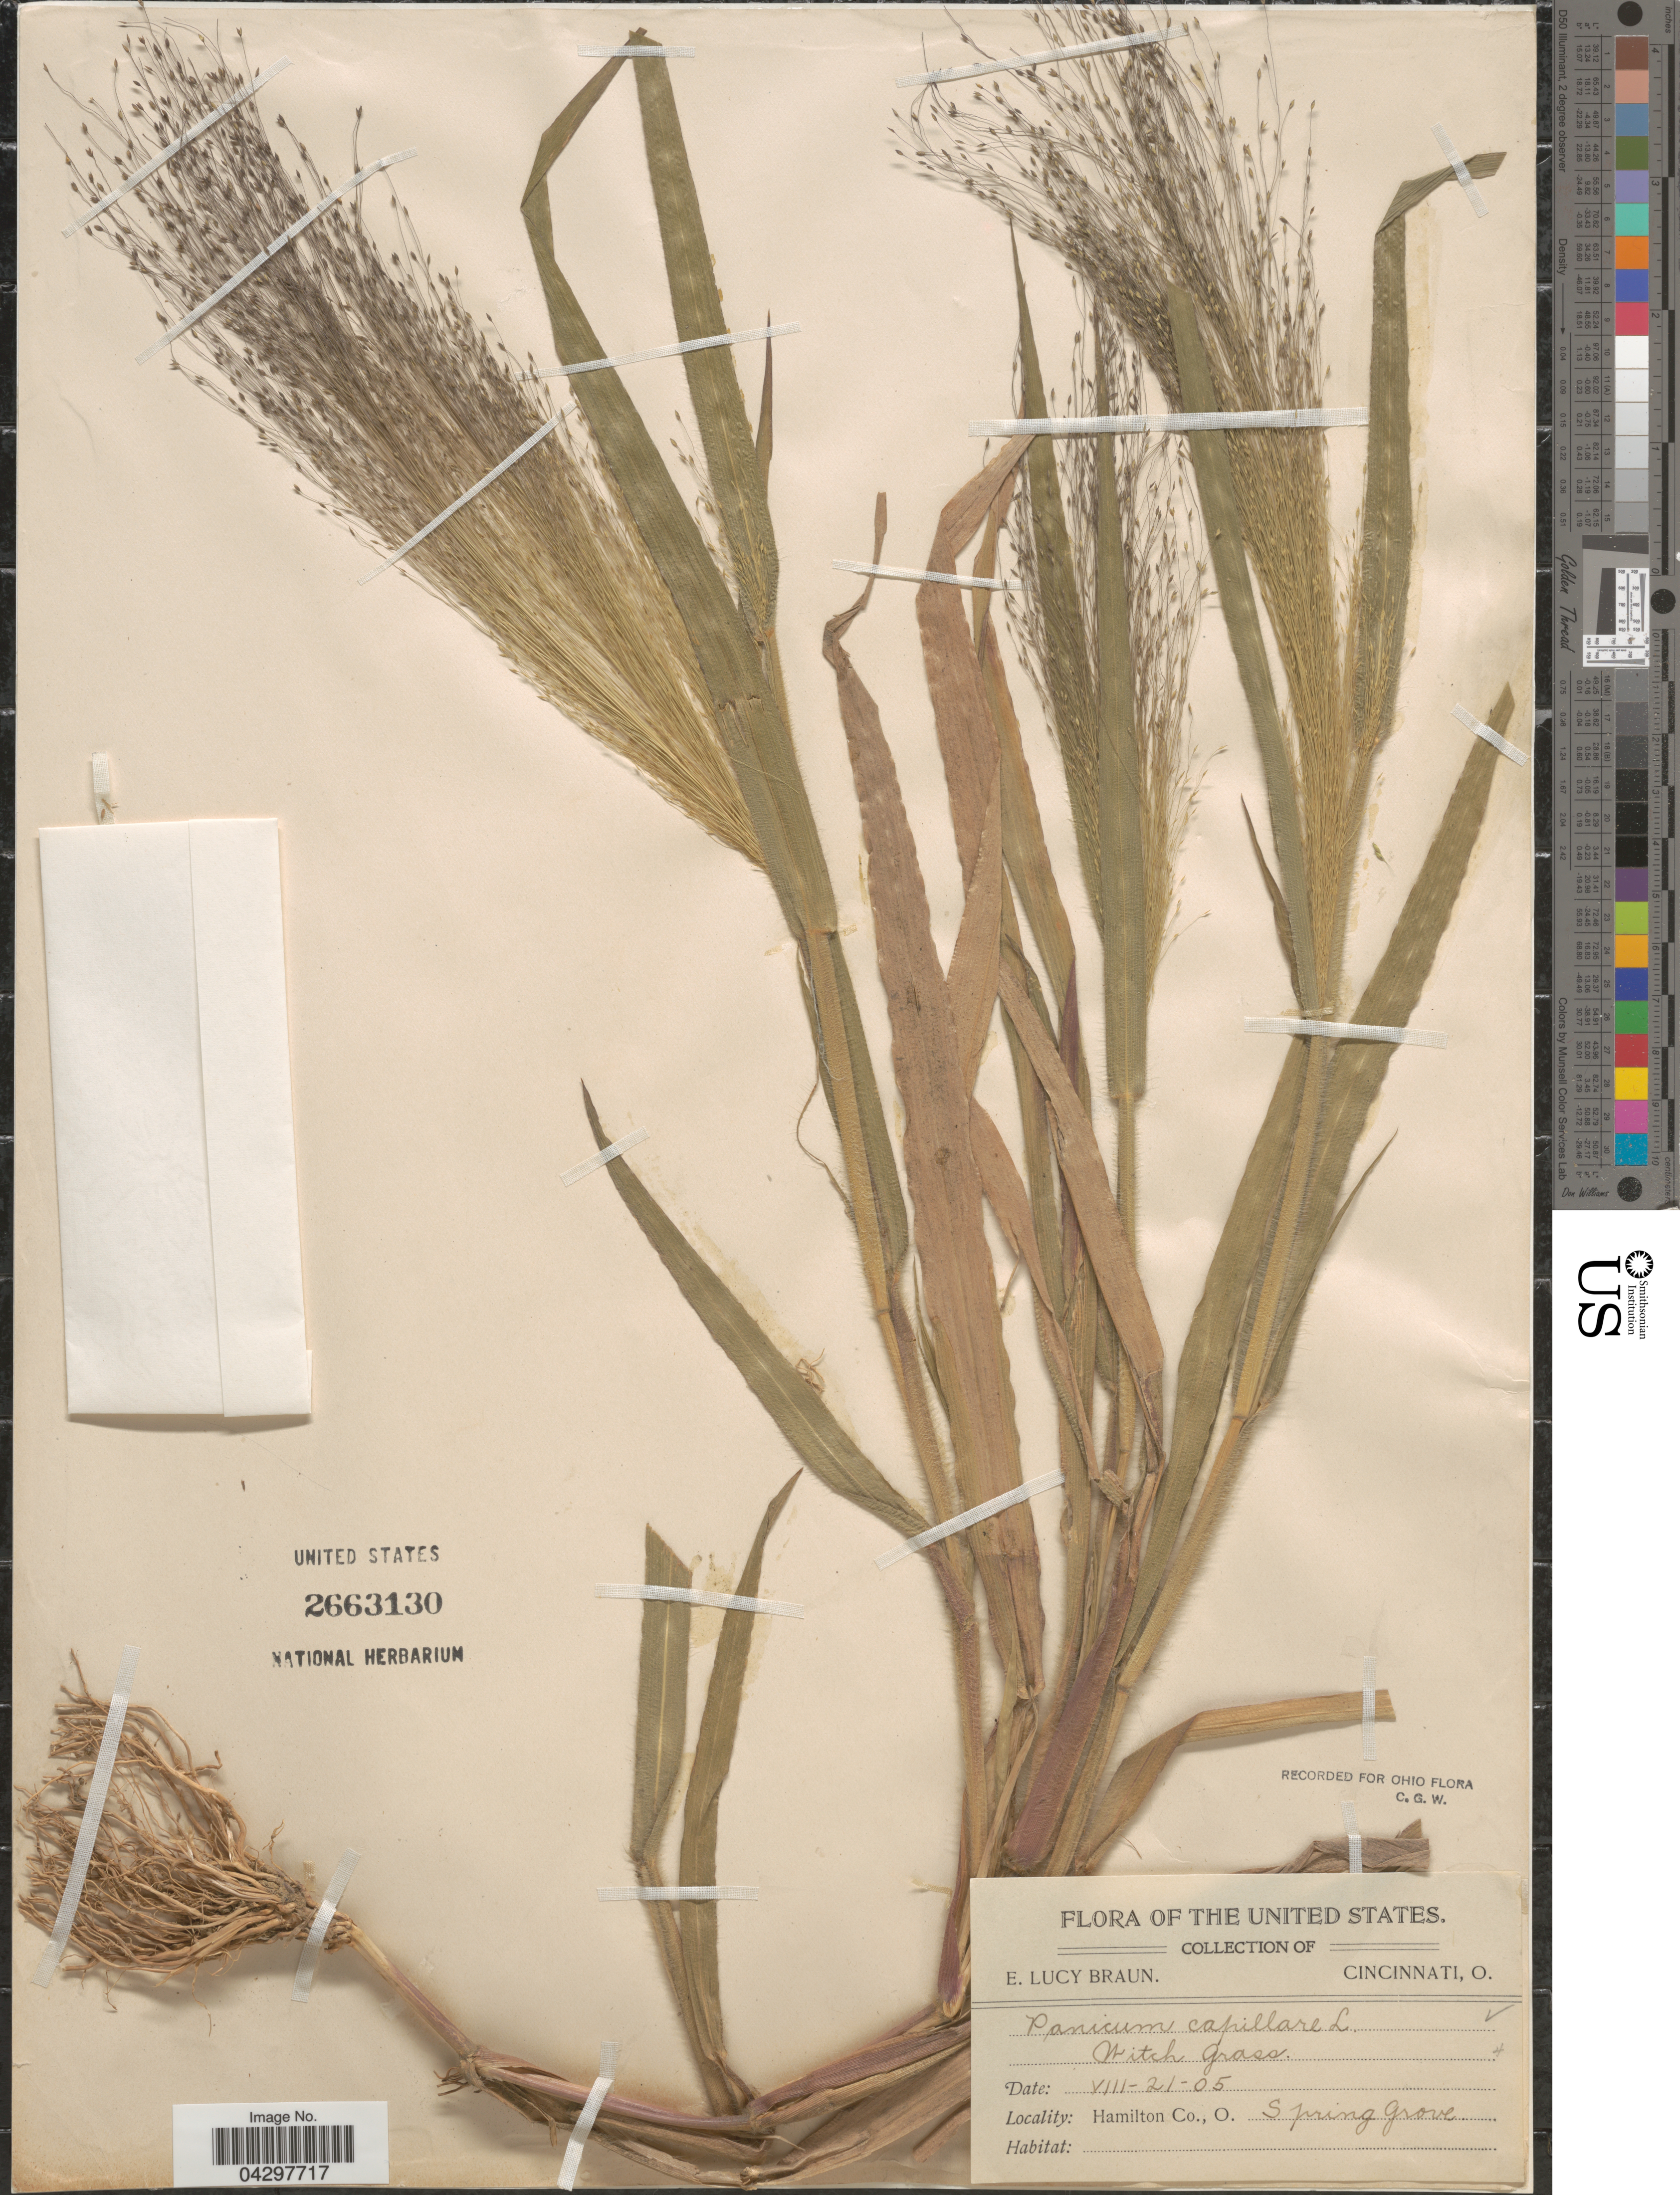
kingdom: Plantae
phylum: Tracheophyta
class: Liliopsida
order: Poales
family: Poaceae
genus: Panicum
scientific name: Panicum capillare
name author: L.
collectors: E. L. Braun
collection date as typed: Transcribed d/m/y: 21/8/5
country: United States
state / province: Ohio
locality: Hamilton Co., Spring Grove.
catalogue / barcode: US 2663130